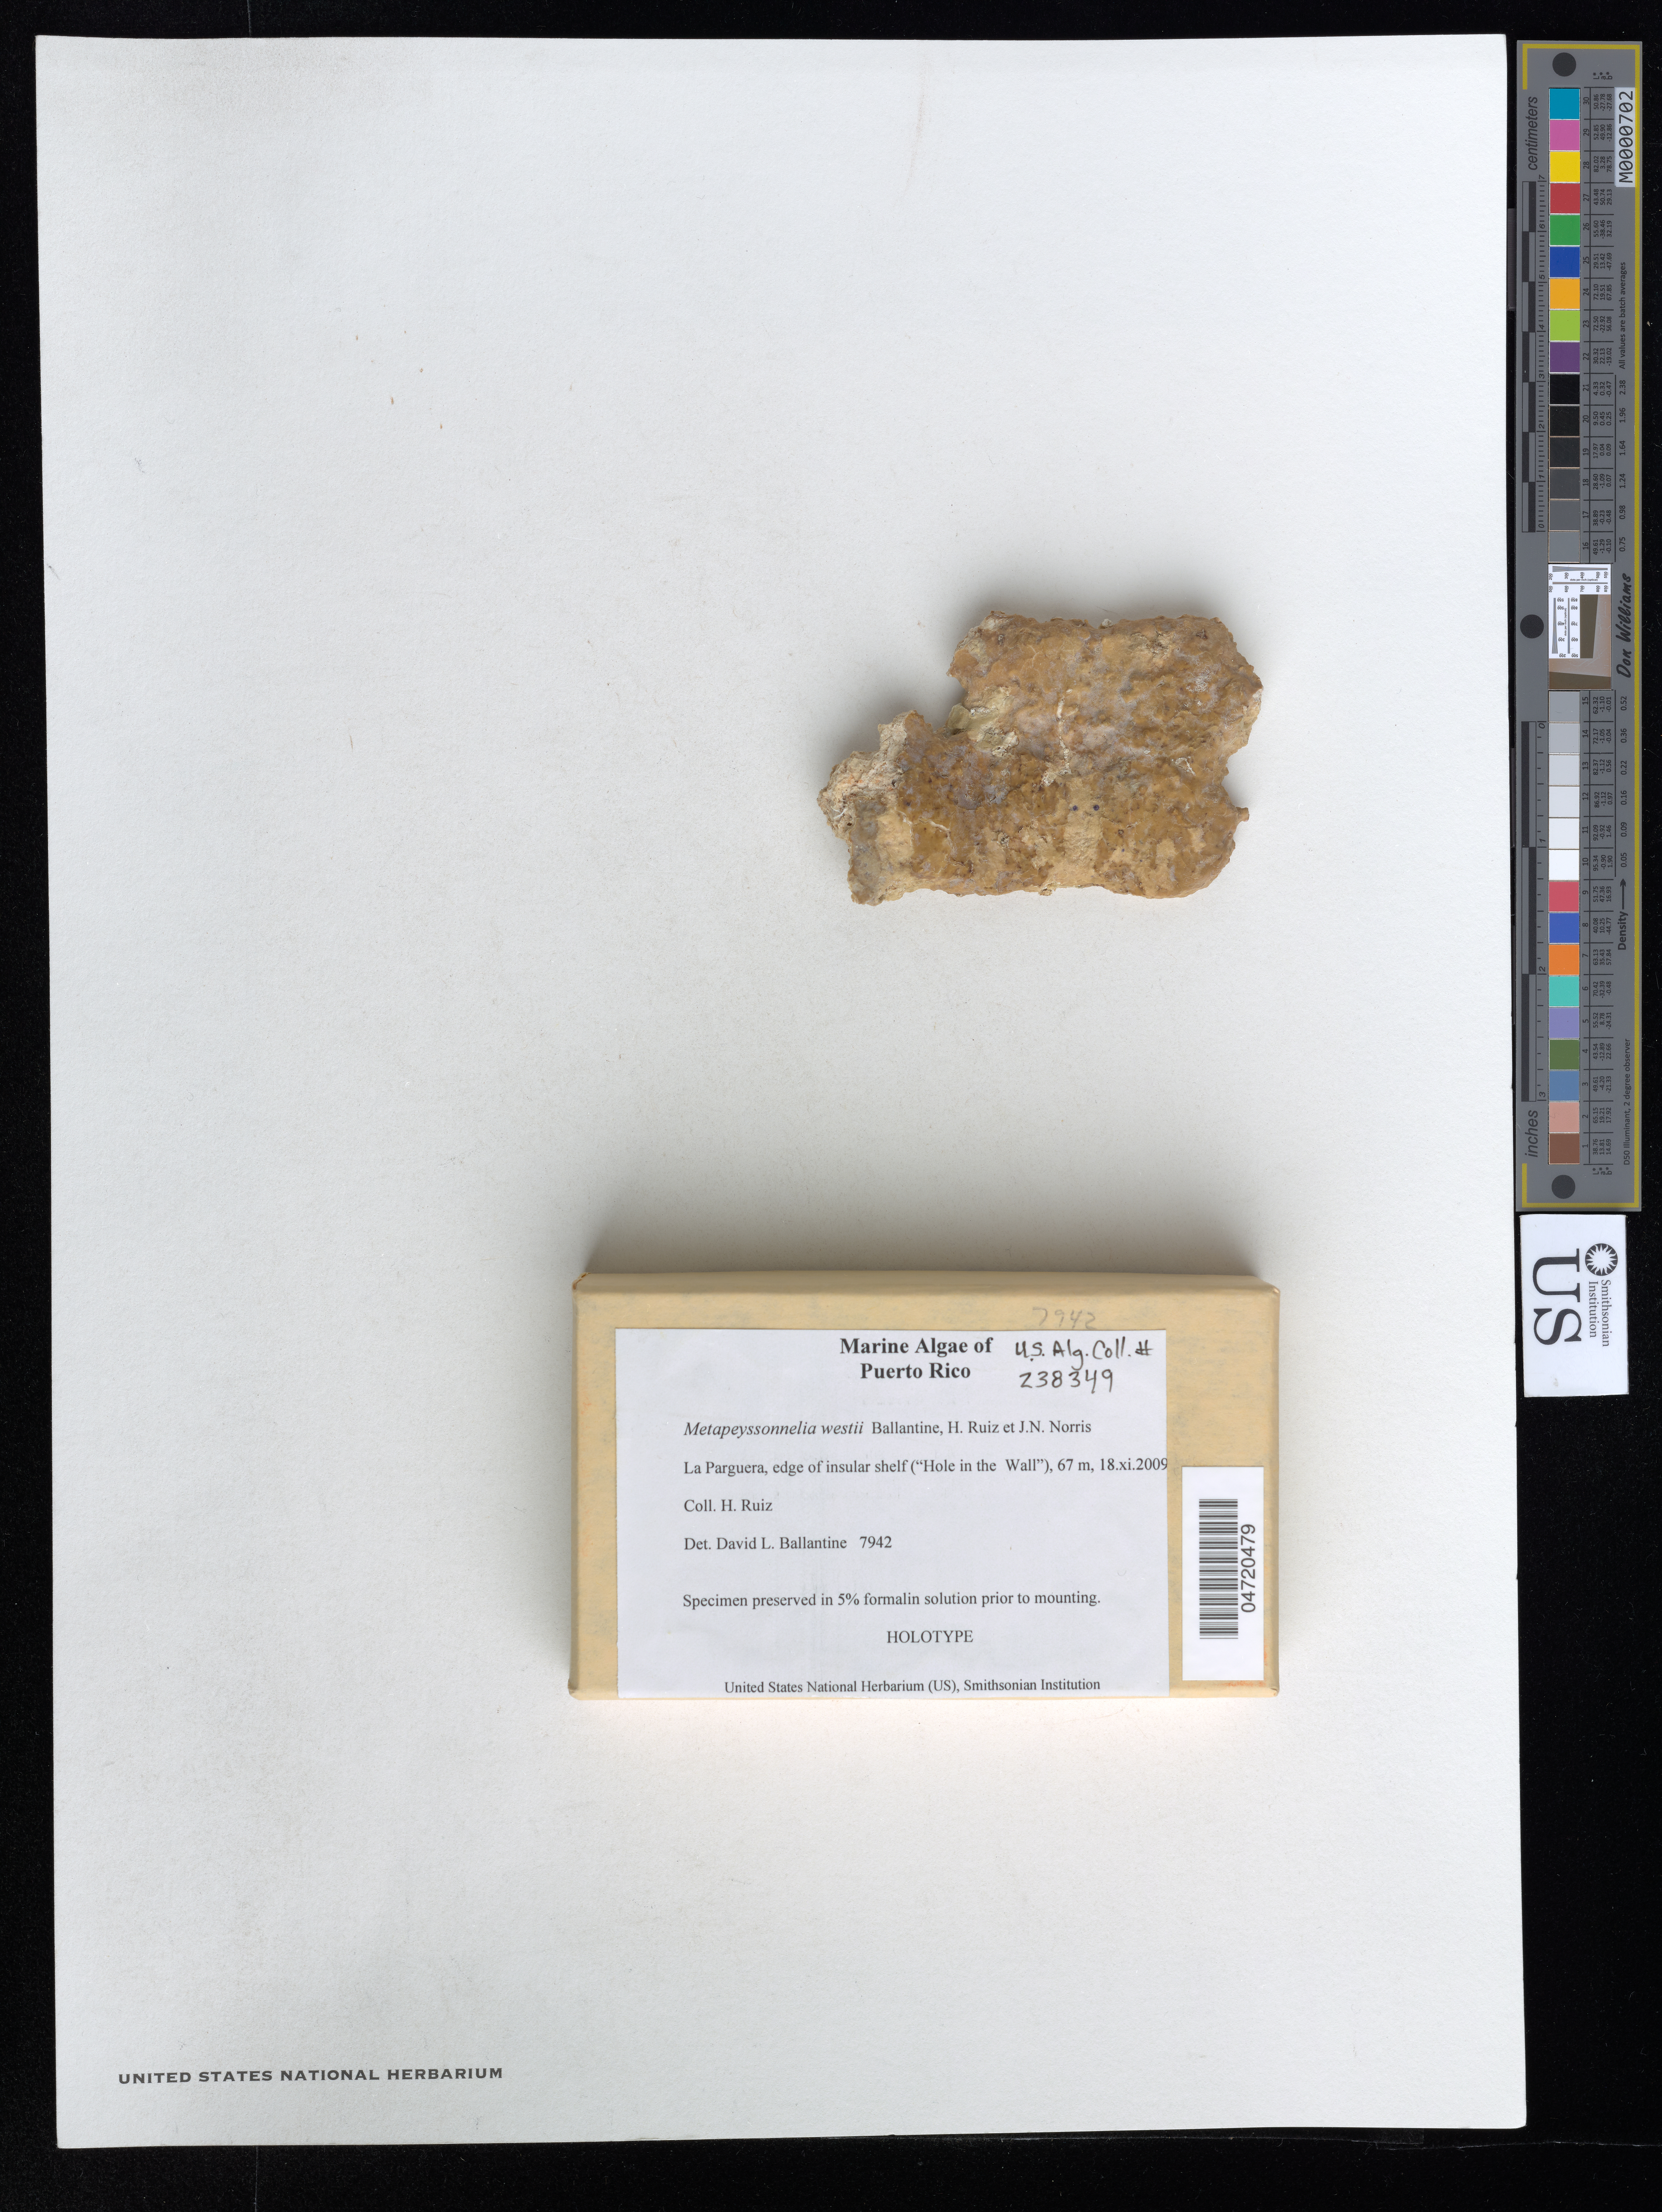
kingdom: Plantae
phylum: Rhodophyta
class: Florideophyceae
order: Peyssonneliales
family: Peyssonneliaceae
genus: Metapeyssonnelia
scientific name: Metapeyssonnelia westii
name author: D.L. Ballant. et al.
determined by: Ballantine, D. L.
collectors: H. Ruiz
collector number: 7942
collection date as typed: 18 Nov 2009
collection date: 2009-11-18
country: Puerto Rico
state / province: Lajas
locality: "Hole in the Wall", La Parguera, edge of insular shelf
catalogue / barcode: US 208349